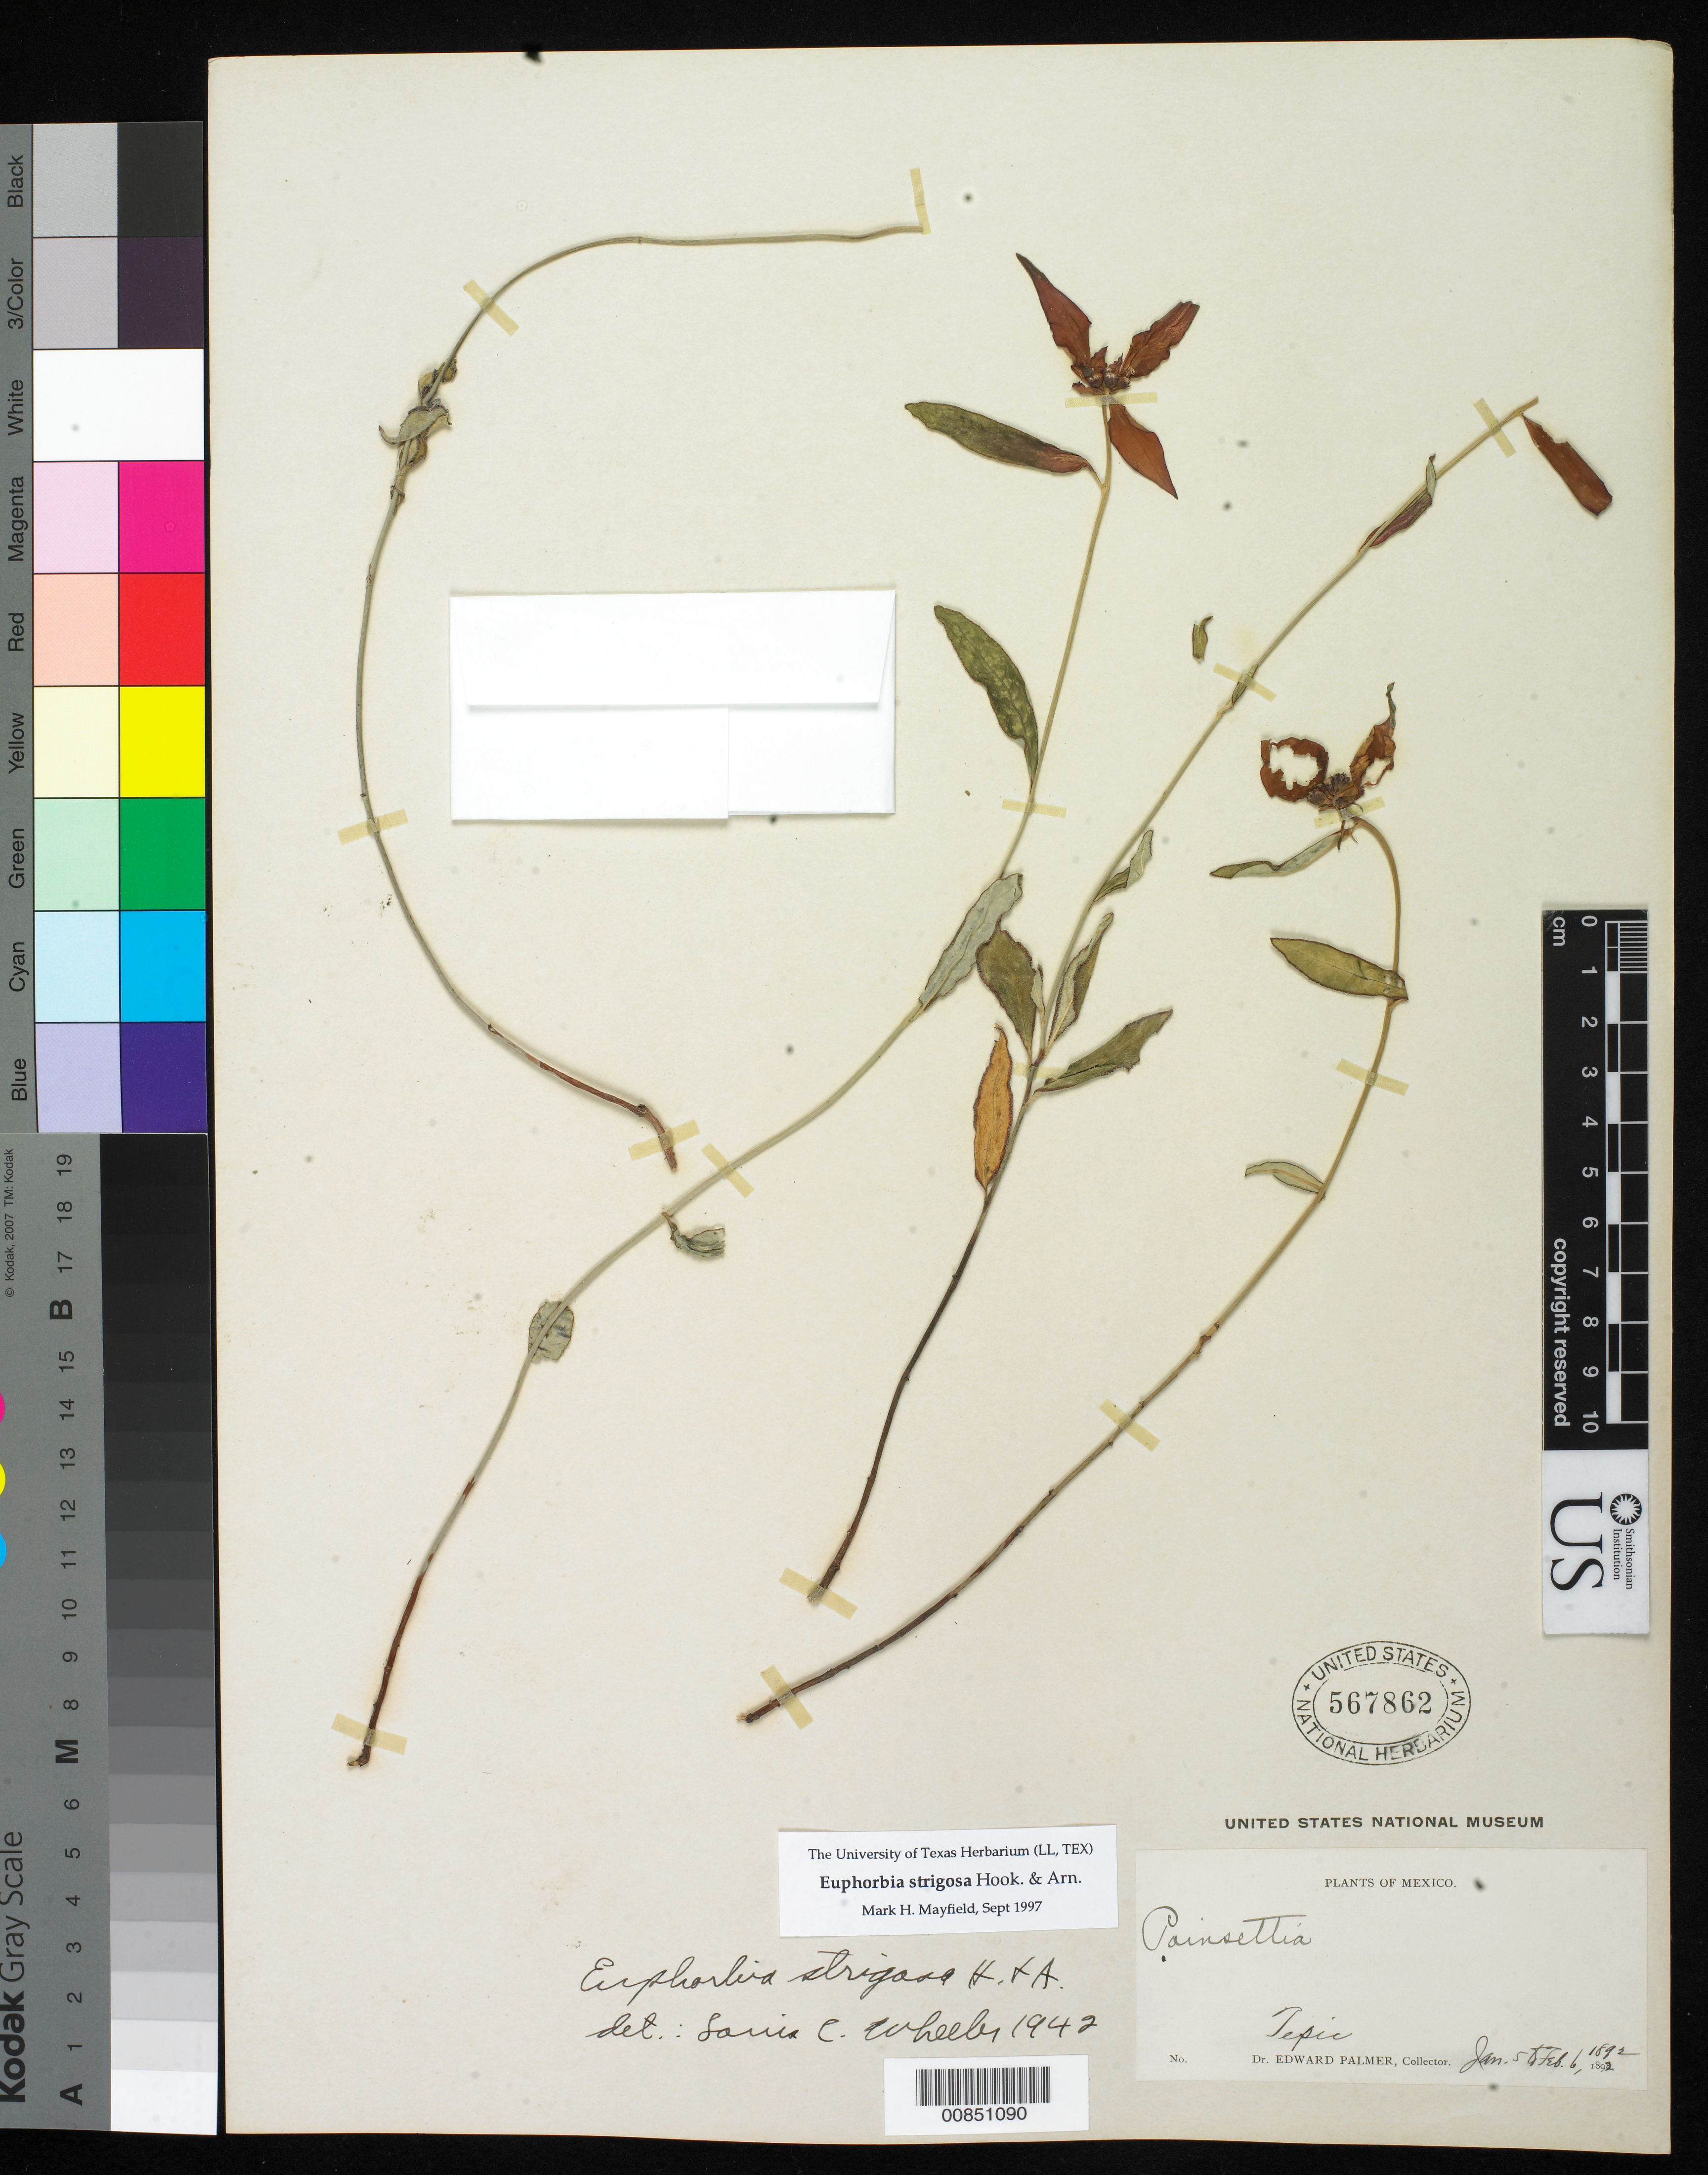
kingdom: Plantae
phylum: Tracheophyta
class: Magnoliopsida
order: Malpighiales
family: Euphorbiaceae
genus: Euphorbia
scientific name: Euphorbia strigosa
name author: Hook. & Arn.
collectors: E. Palmer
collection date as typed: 05 Jan 1892 to 06 Feb 1892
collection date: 1892-01-05/1892-02-06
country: Mexico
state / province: Nayarit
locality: Tepic, Nayarit.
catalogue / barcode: US 567862